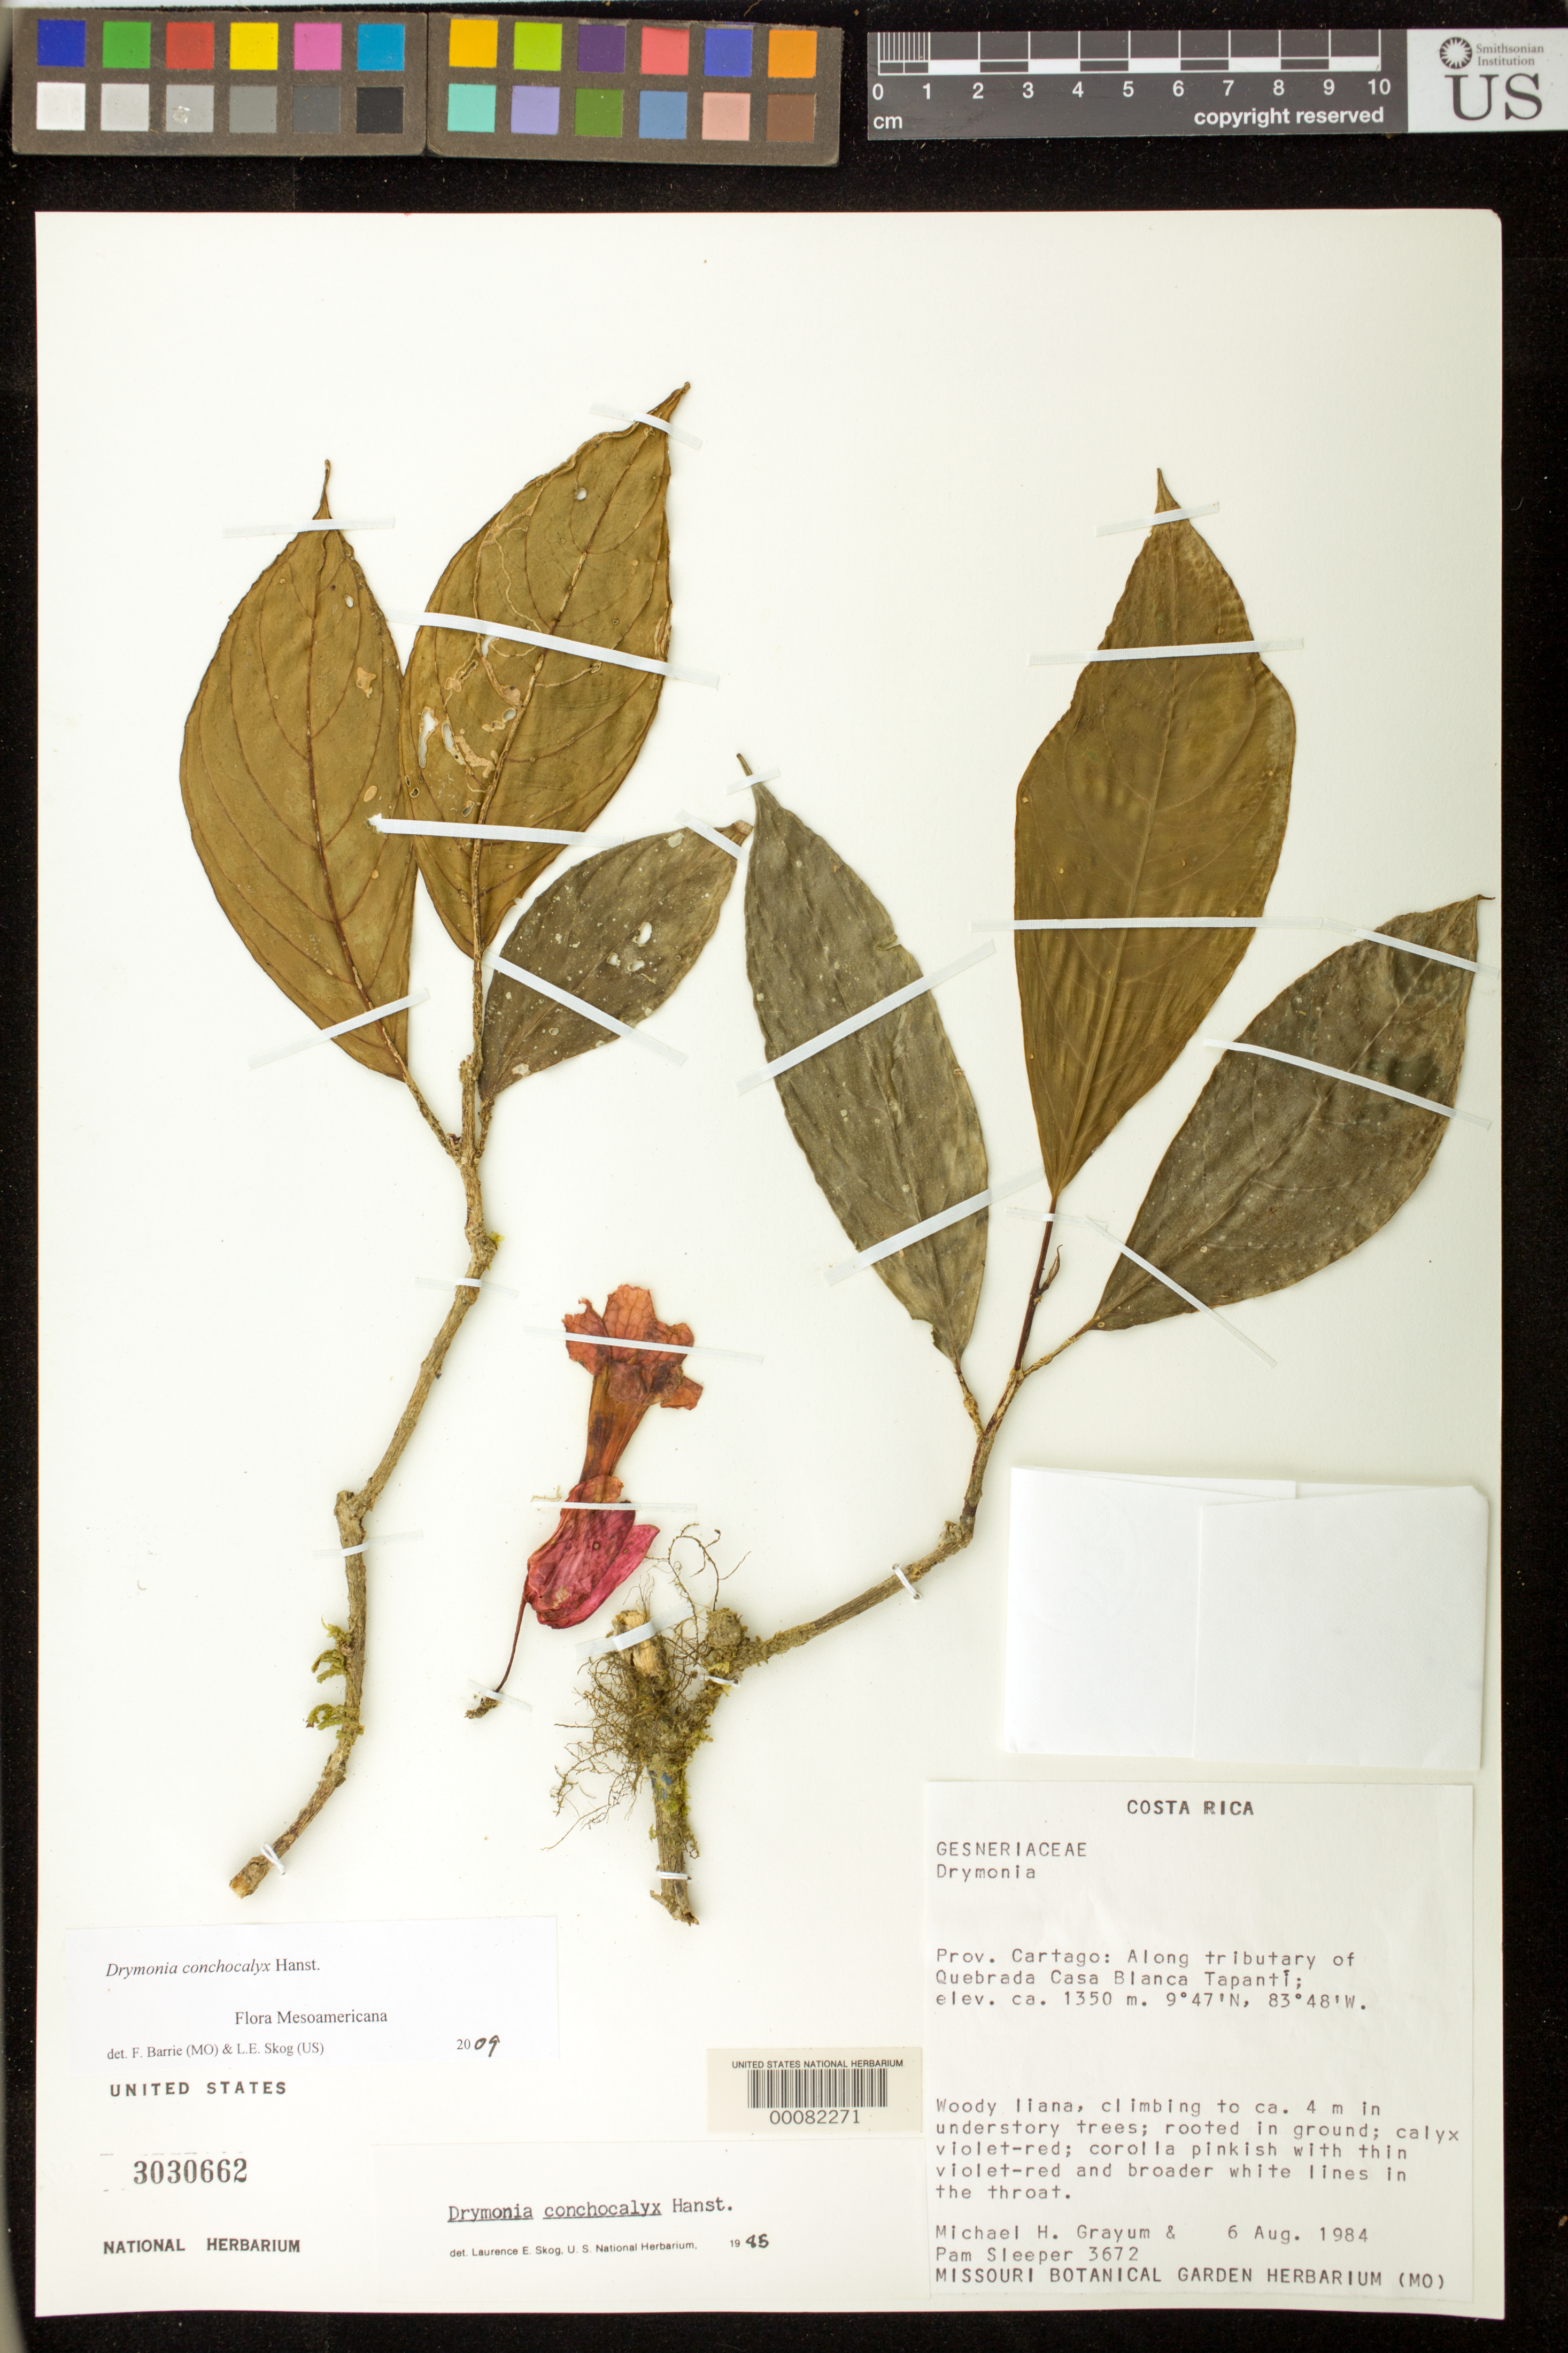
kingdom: Plantae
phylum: Tracheophyta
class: Magnoliopsida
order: Lamiales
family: Gesneriaceae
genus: Drymonia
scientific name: Drymonia conchocalyx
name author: Hanst.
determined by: Skog, Laurence E.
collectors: M. H. Grayum & P. Sleeper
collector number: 3672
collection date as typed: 06 Aug 1984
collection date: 1984-08-06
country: Costa Rica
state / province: Cartago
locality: Along tributary of Quebrada Casa Blanca Tapantí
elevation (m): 1350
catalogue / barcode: US 3030662